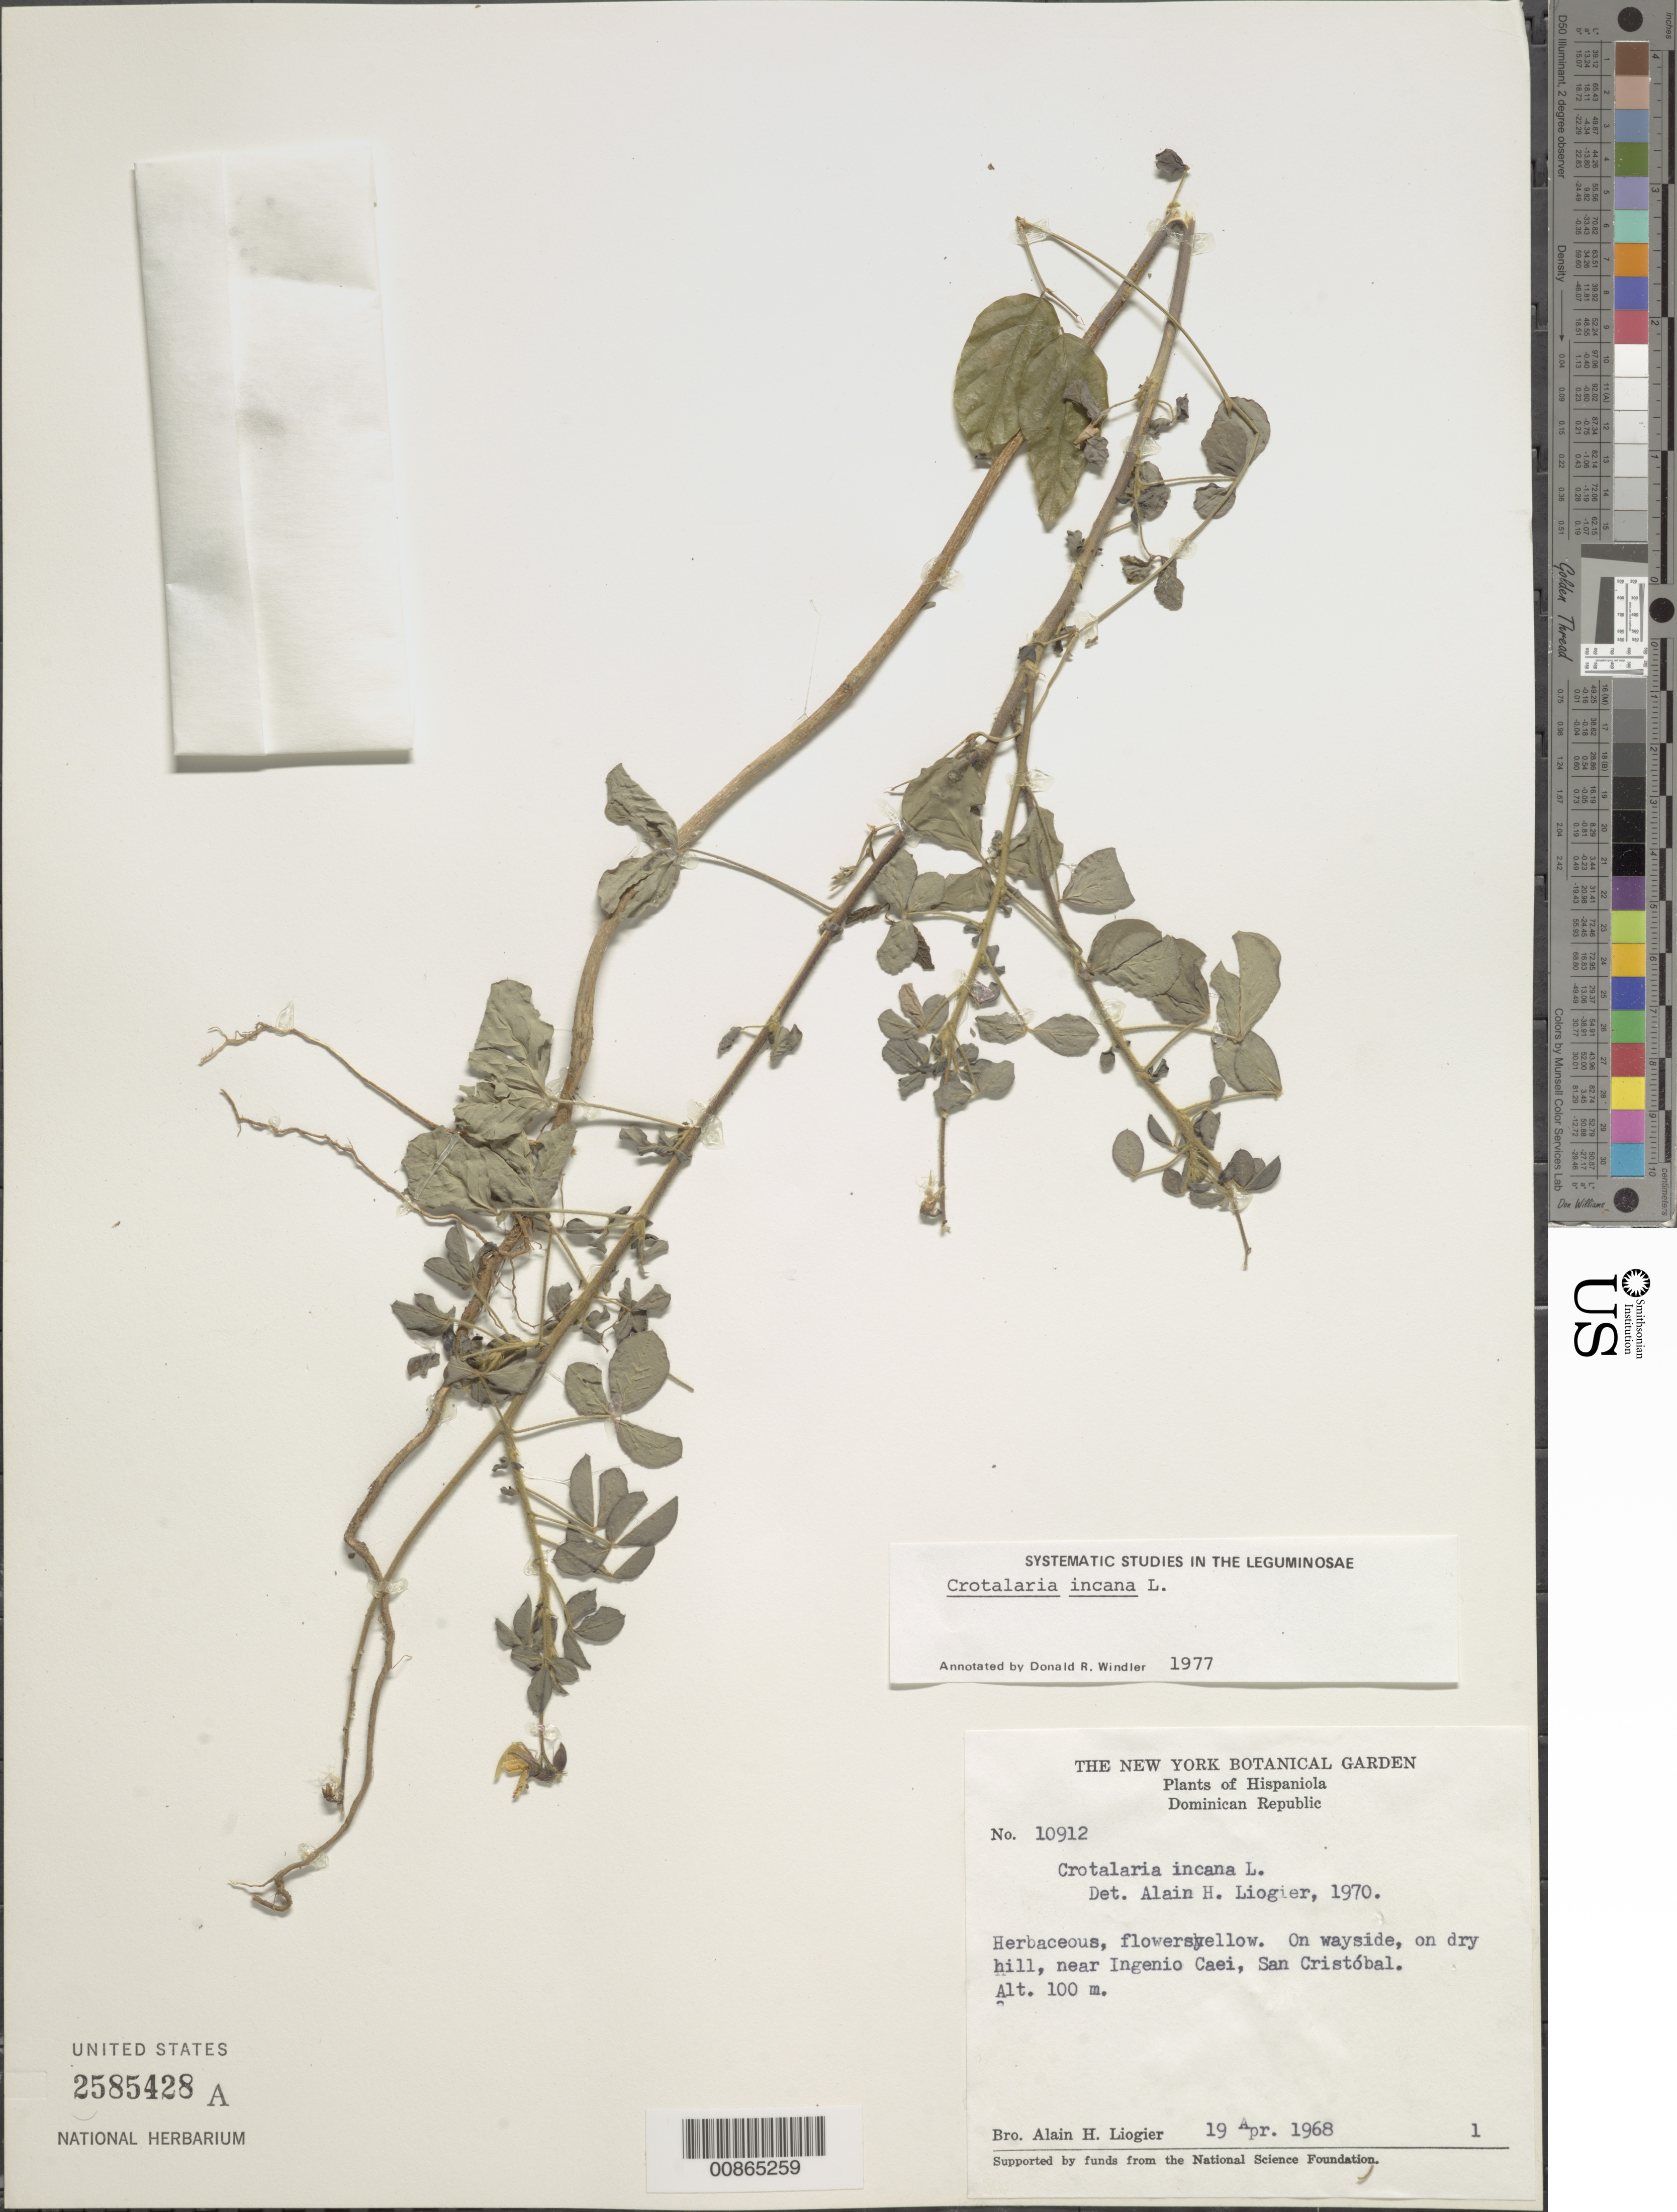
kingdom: Plantae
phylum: Tracheophyta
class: Magnoliopsida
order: Fabales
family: Fabaceae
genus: Crotalaria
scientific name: Crotalaria incana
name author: L.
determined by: Windler, D. R.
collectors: A. H. Liogier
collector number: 10912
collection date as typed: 19 Apr 1968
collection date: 1968-04-19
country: Dominican Republic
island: Hispaniola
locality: Near Ingenio Caei, San Cristóbal.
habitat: On wayside, on dry hill.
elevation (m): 100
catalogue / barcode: US 2585428A